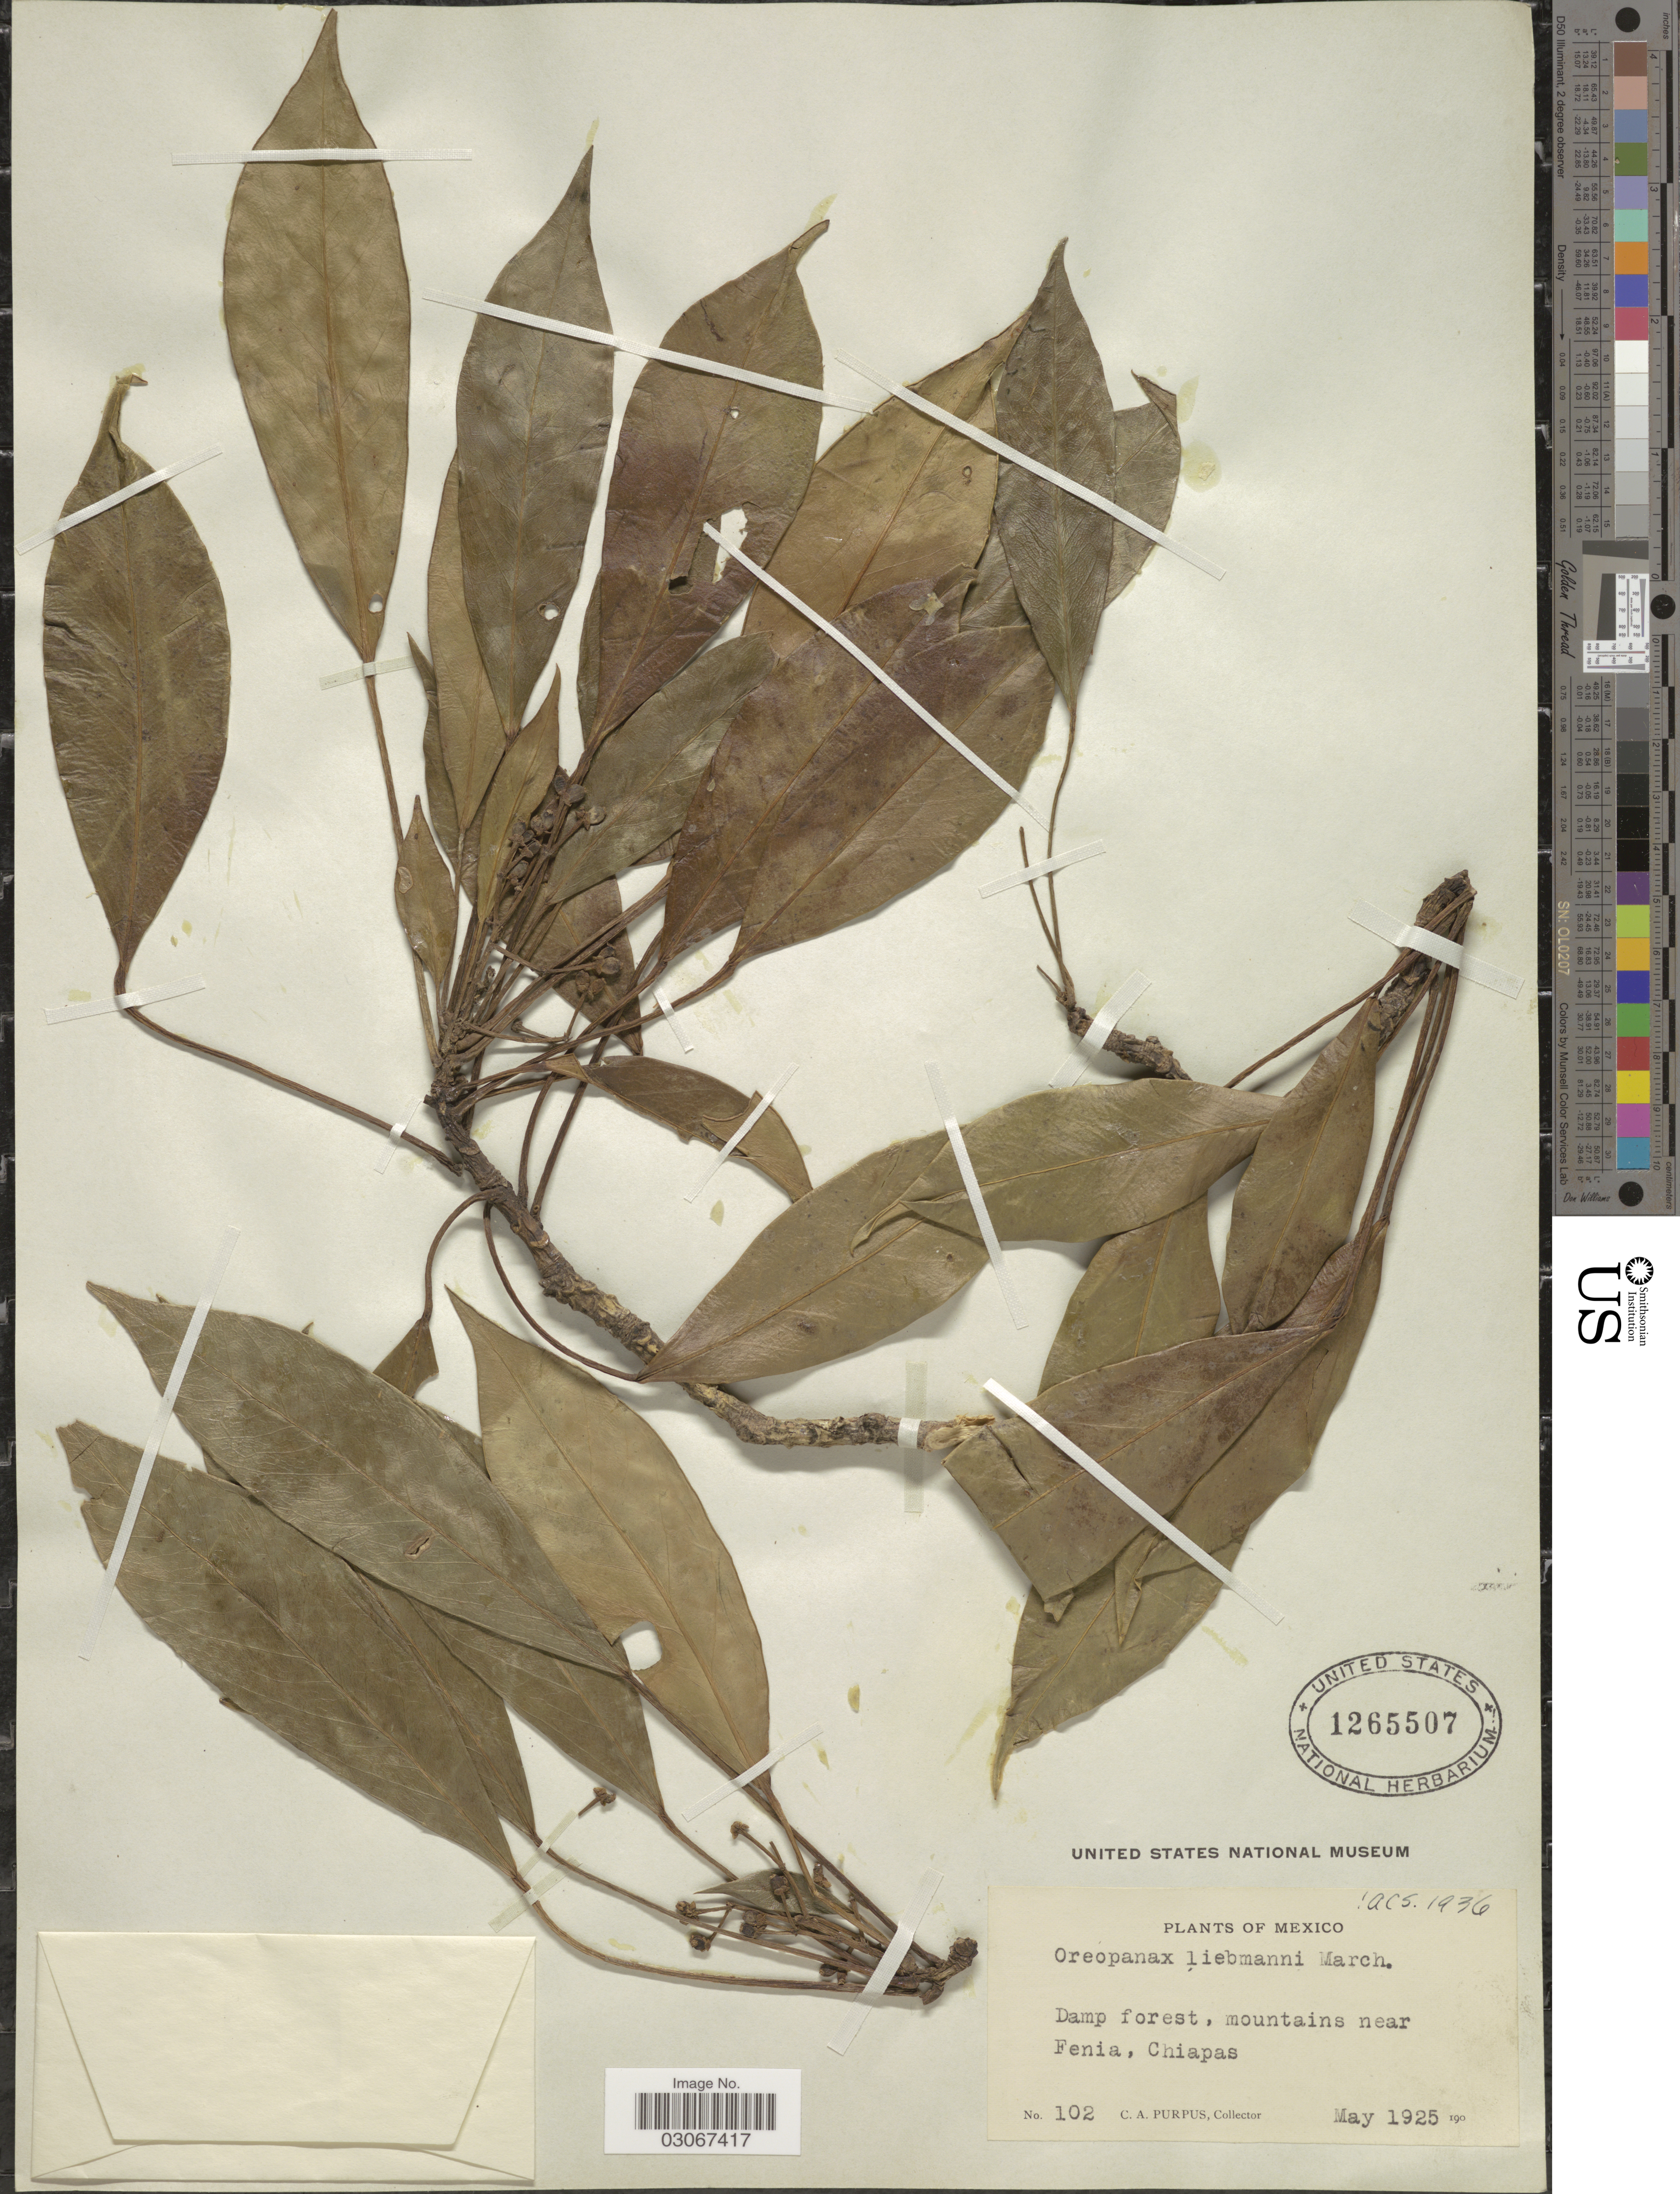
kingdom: Plantae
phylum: Tracheophyta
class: Magnoliopsida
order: Apiales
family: Araliaceae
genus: Oreopanax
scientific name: Oreopanax liebmannii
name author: Marchal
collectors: C. A. Purpus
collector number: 102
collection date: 1925-05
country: Mexico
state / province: Chiapas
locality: Damp forest, mountains near Fenia, Chiapas.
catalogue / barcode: US 1265507